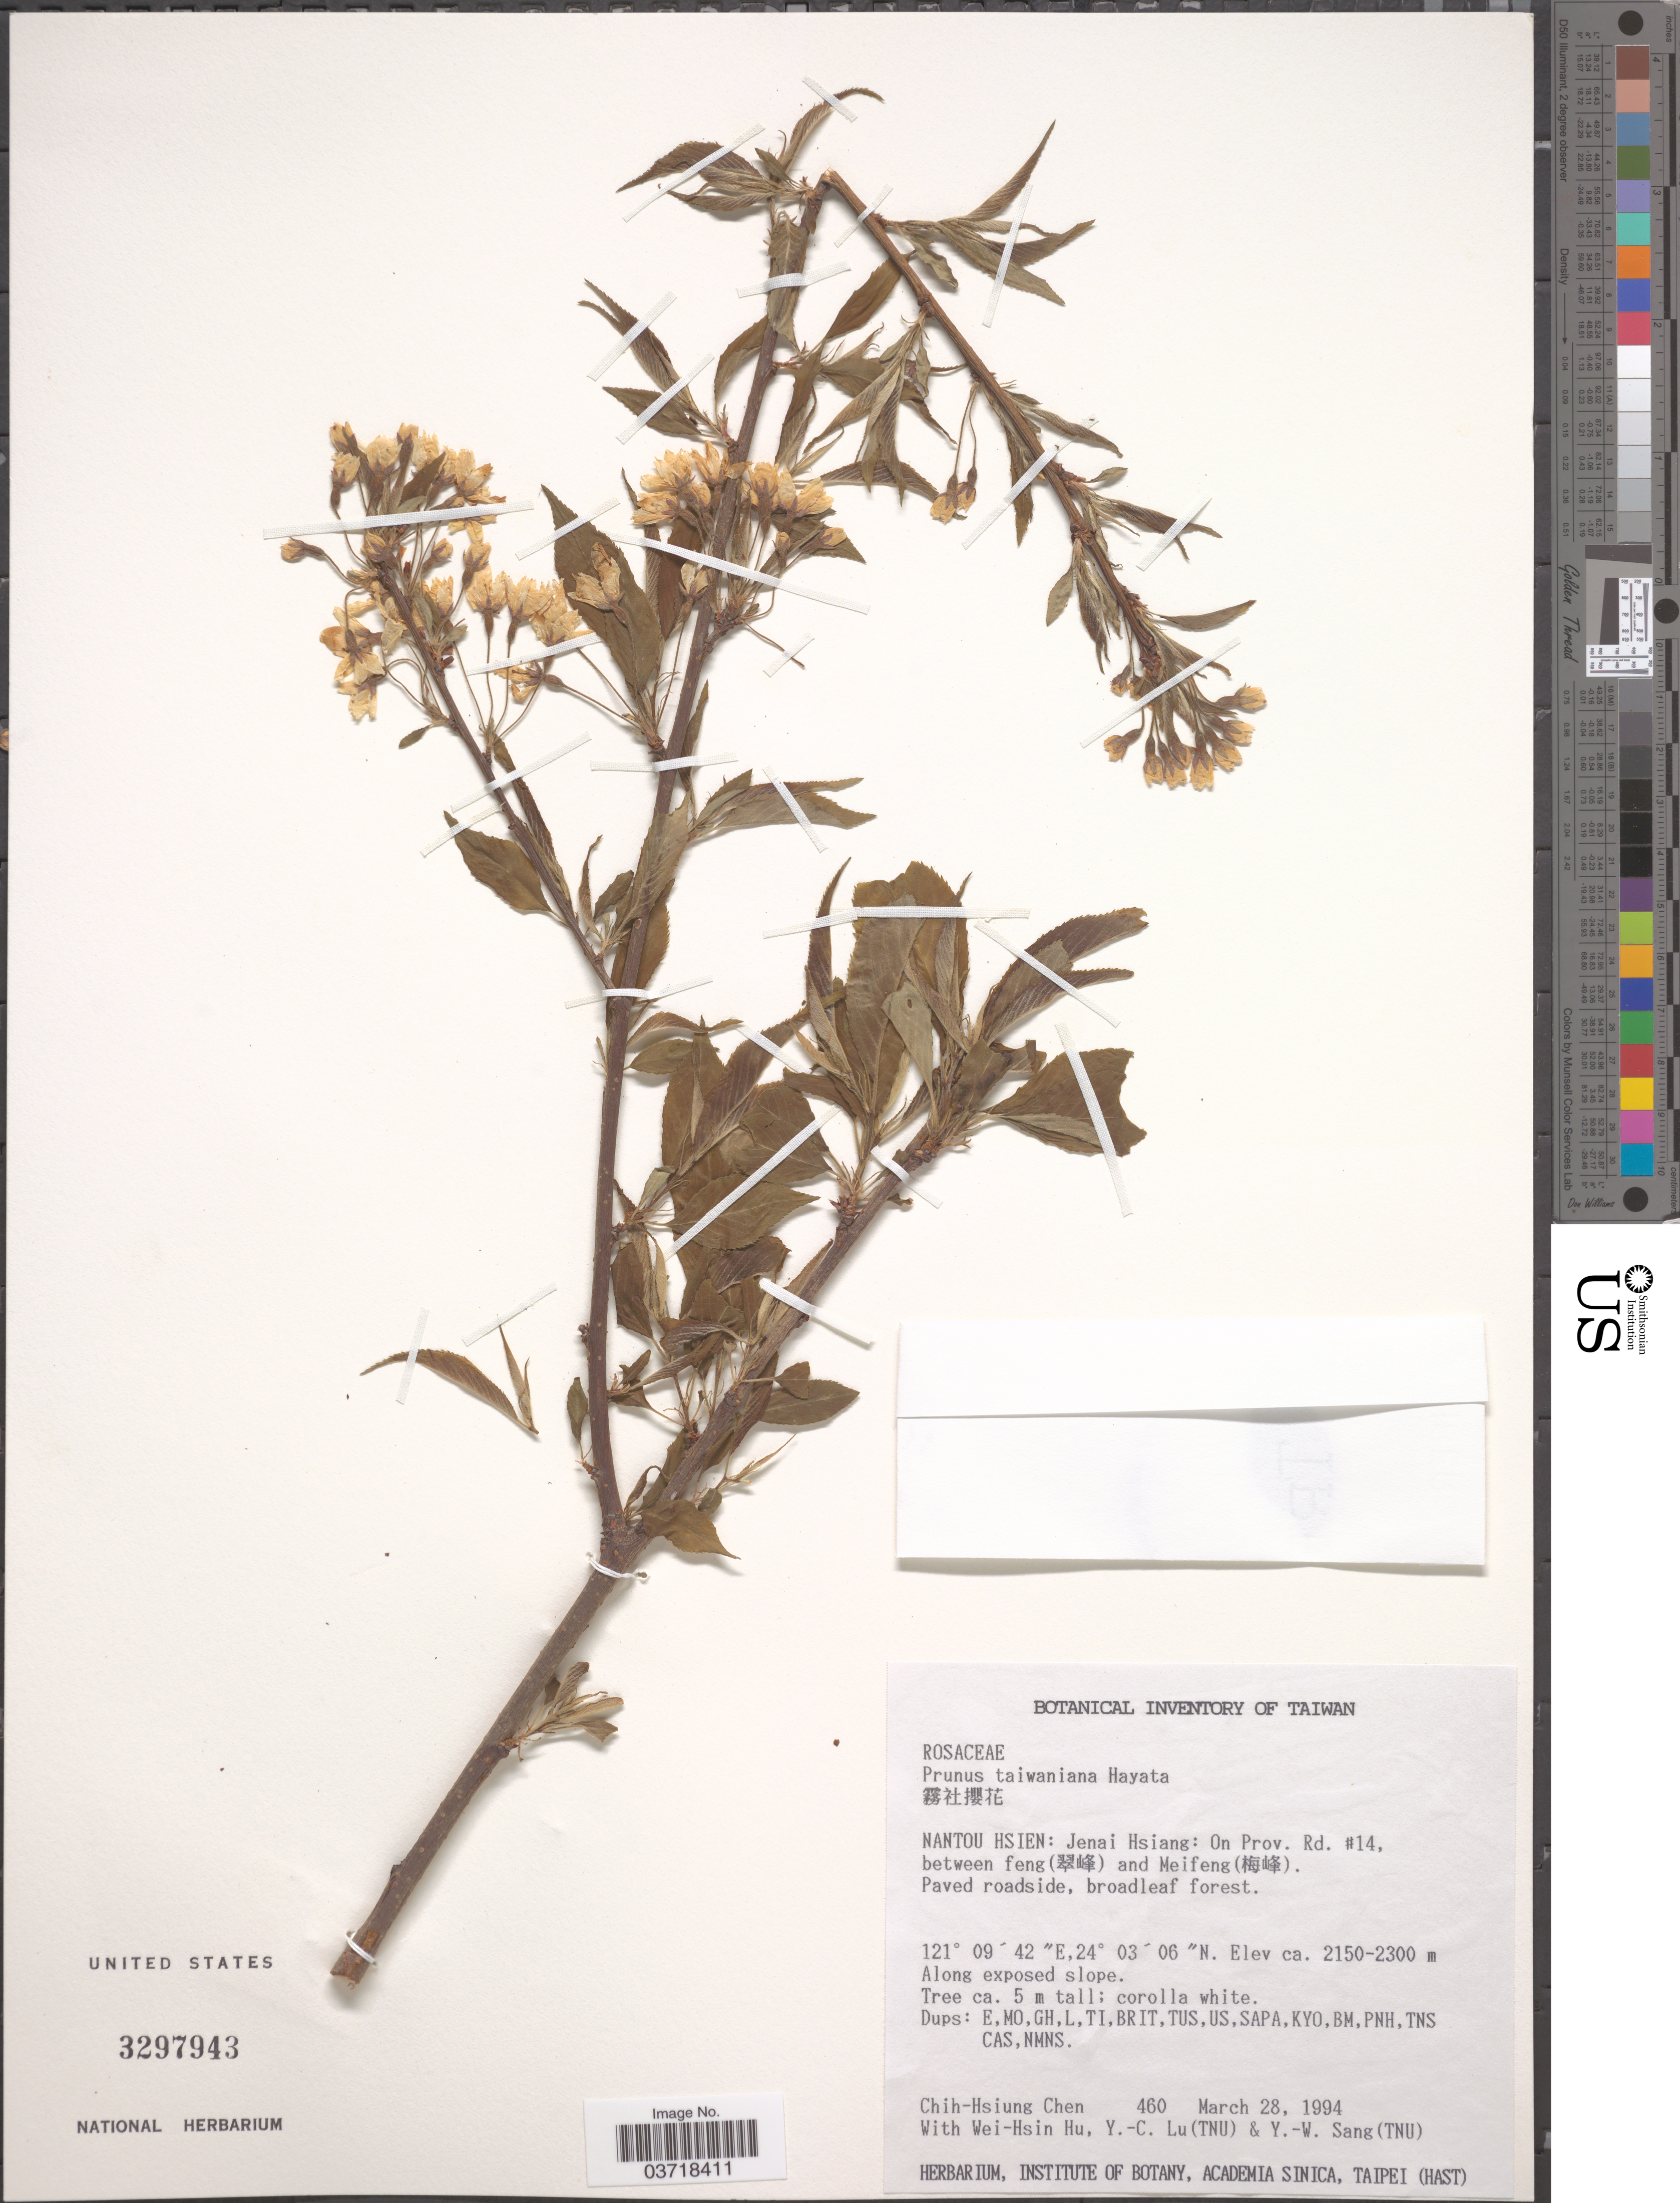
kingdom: Plantae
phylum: Tracheophyta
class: Magnoliopsida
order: Rosales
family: Rosaceae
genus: Prunus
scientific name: Prunus taiwaniana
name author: Hayata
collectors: C.-H. Chen, W. H. Hu, Y. C. Lu & Y. Sang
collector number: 460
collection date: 1994-03-28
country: Taiwan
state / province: Nantou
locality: Nantou Hsien: Jenai Hsiang: On Prov. Rd. #14, between feng(X) and Meifeng (X).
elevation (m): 2150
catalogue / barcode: US 3297943